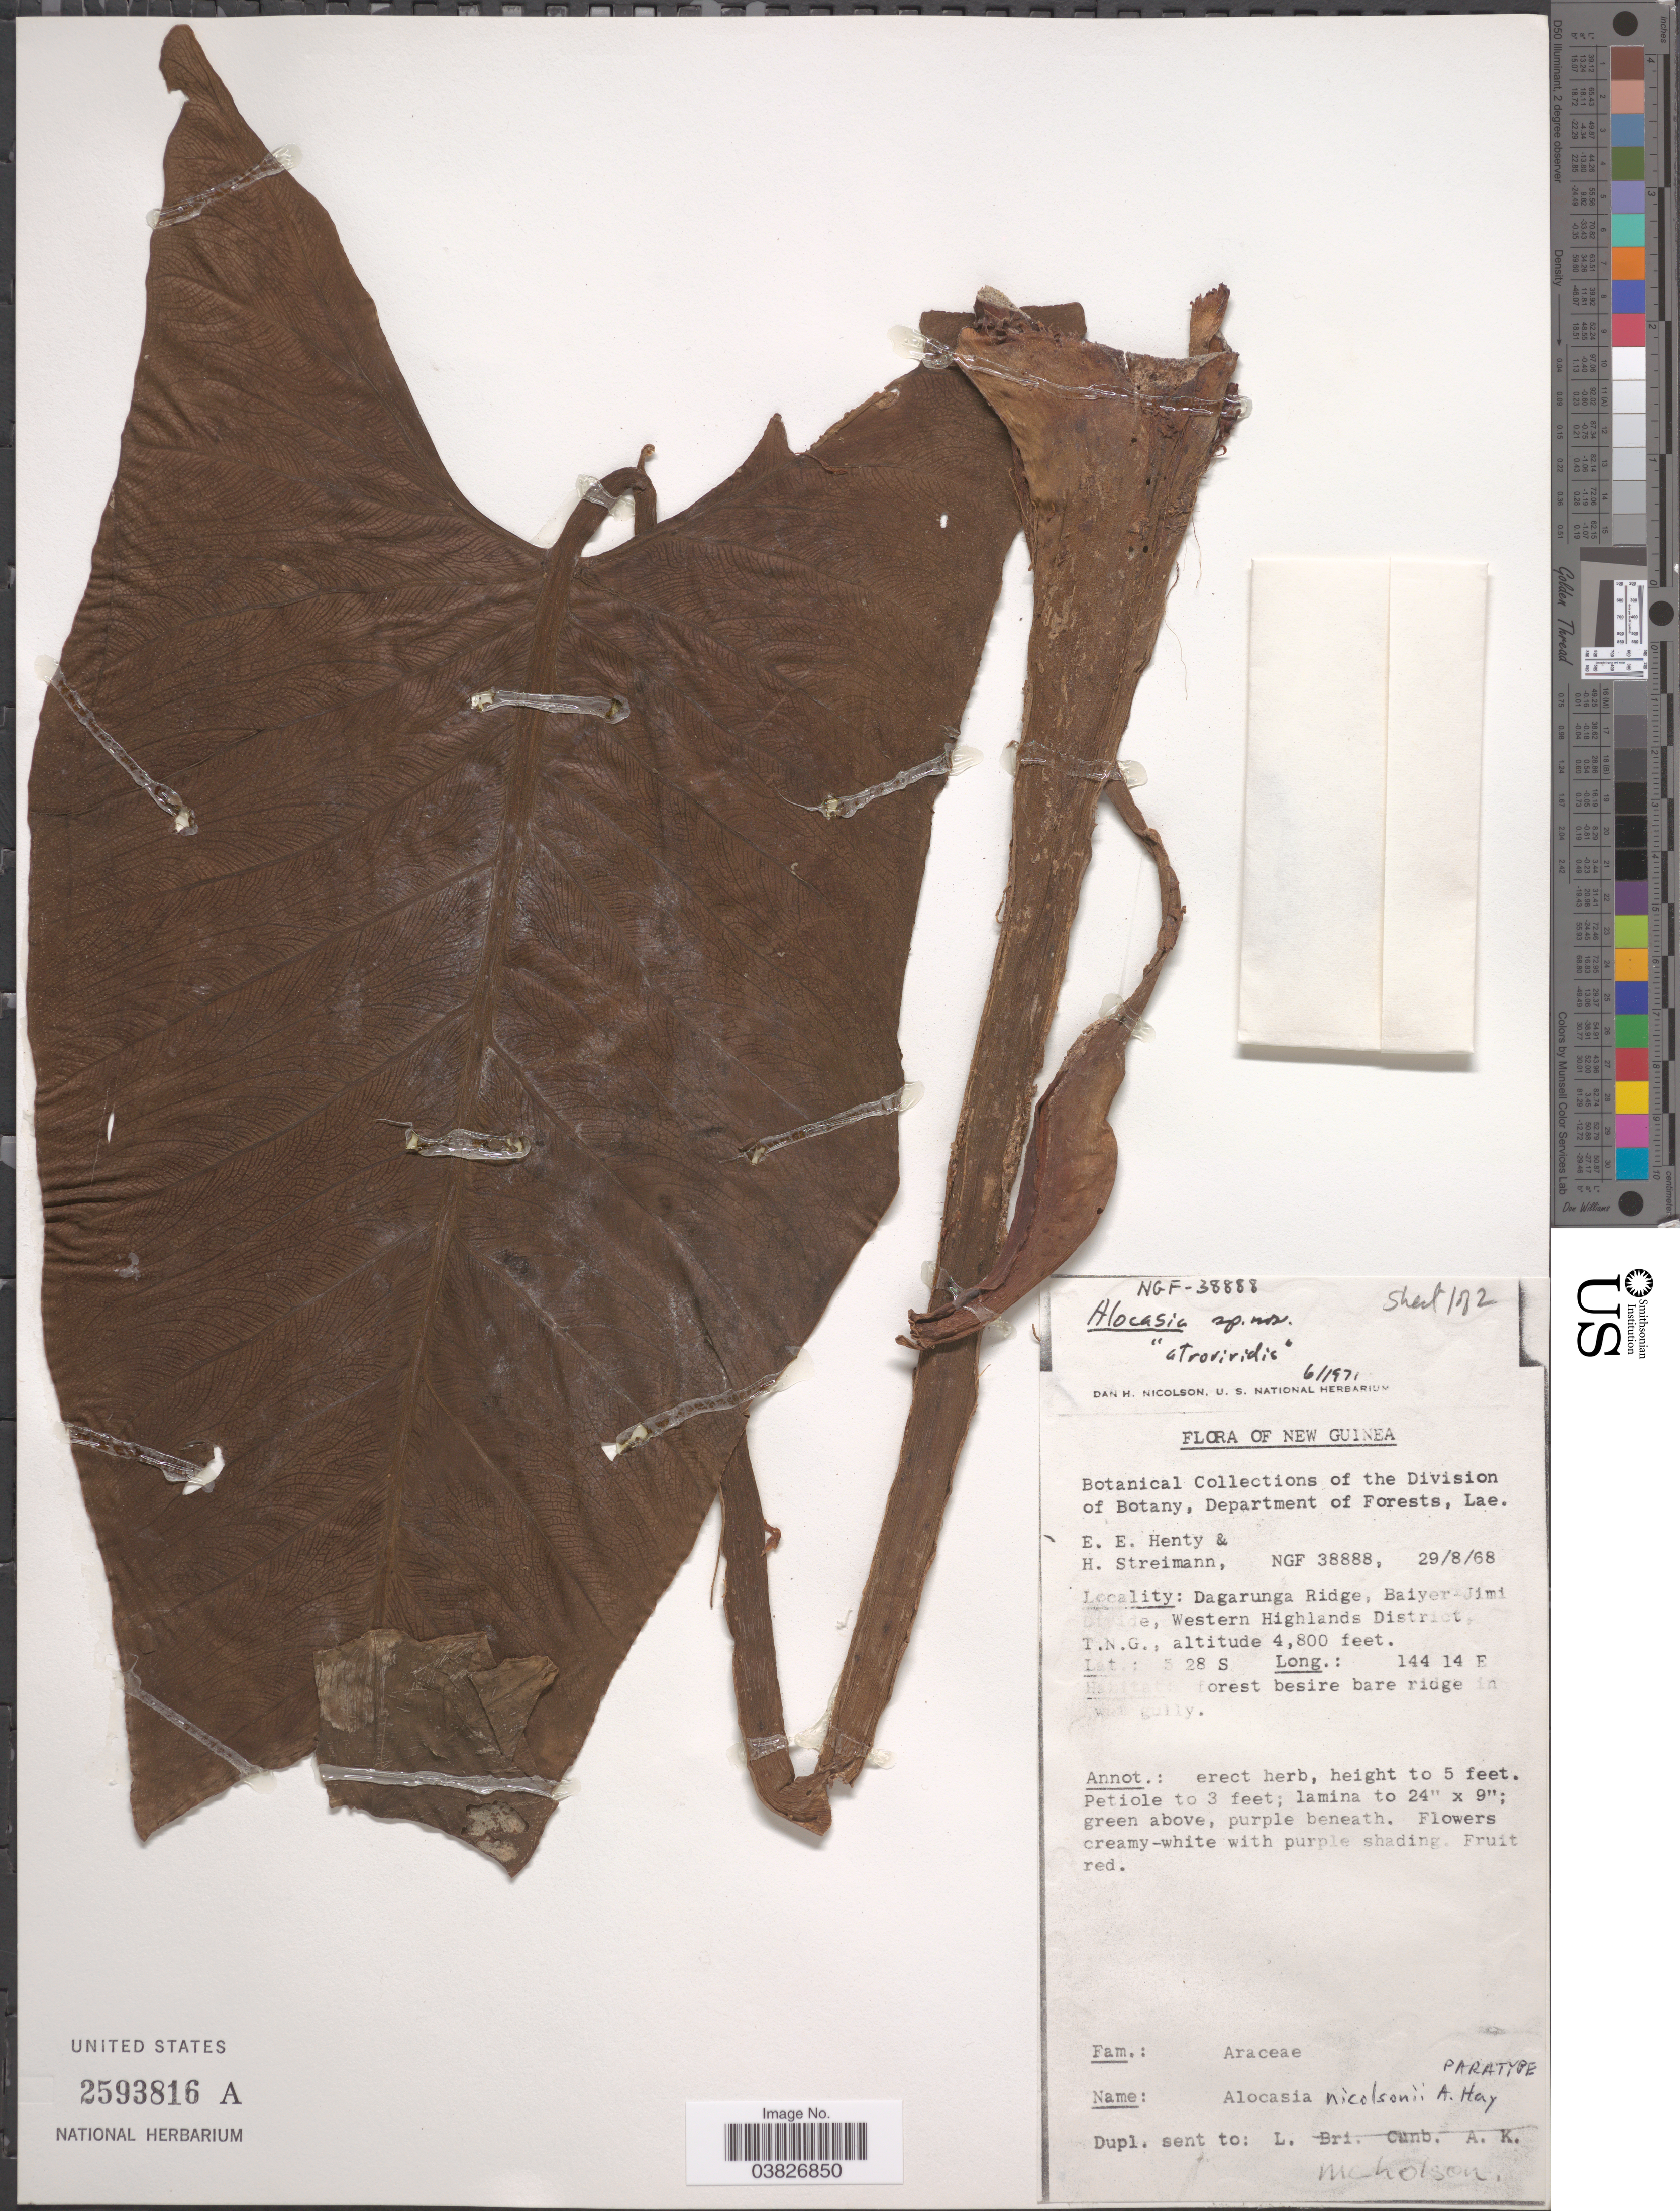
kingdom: Plantae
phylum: Tracheophyta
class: Liliopsida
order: Alismatales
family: Araceae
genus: Alocasia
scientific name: Alocasia nicolsonii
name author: A. Hay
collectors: E. Henty & H. Streimann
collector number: NGF 38888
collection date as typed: Transcribed d/m/y: 29/8/68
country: Papua New Guinea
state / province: Western Highlands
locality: New Guinea. Dagarunga Ridge, Baiyer-Jimi Divide, Western Highlands District, T.N.G.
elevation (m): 1463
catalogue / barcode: US 2593816A